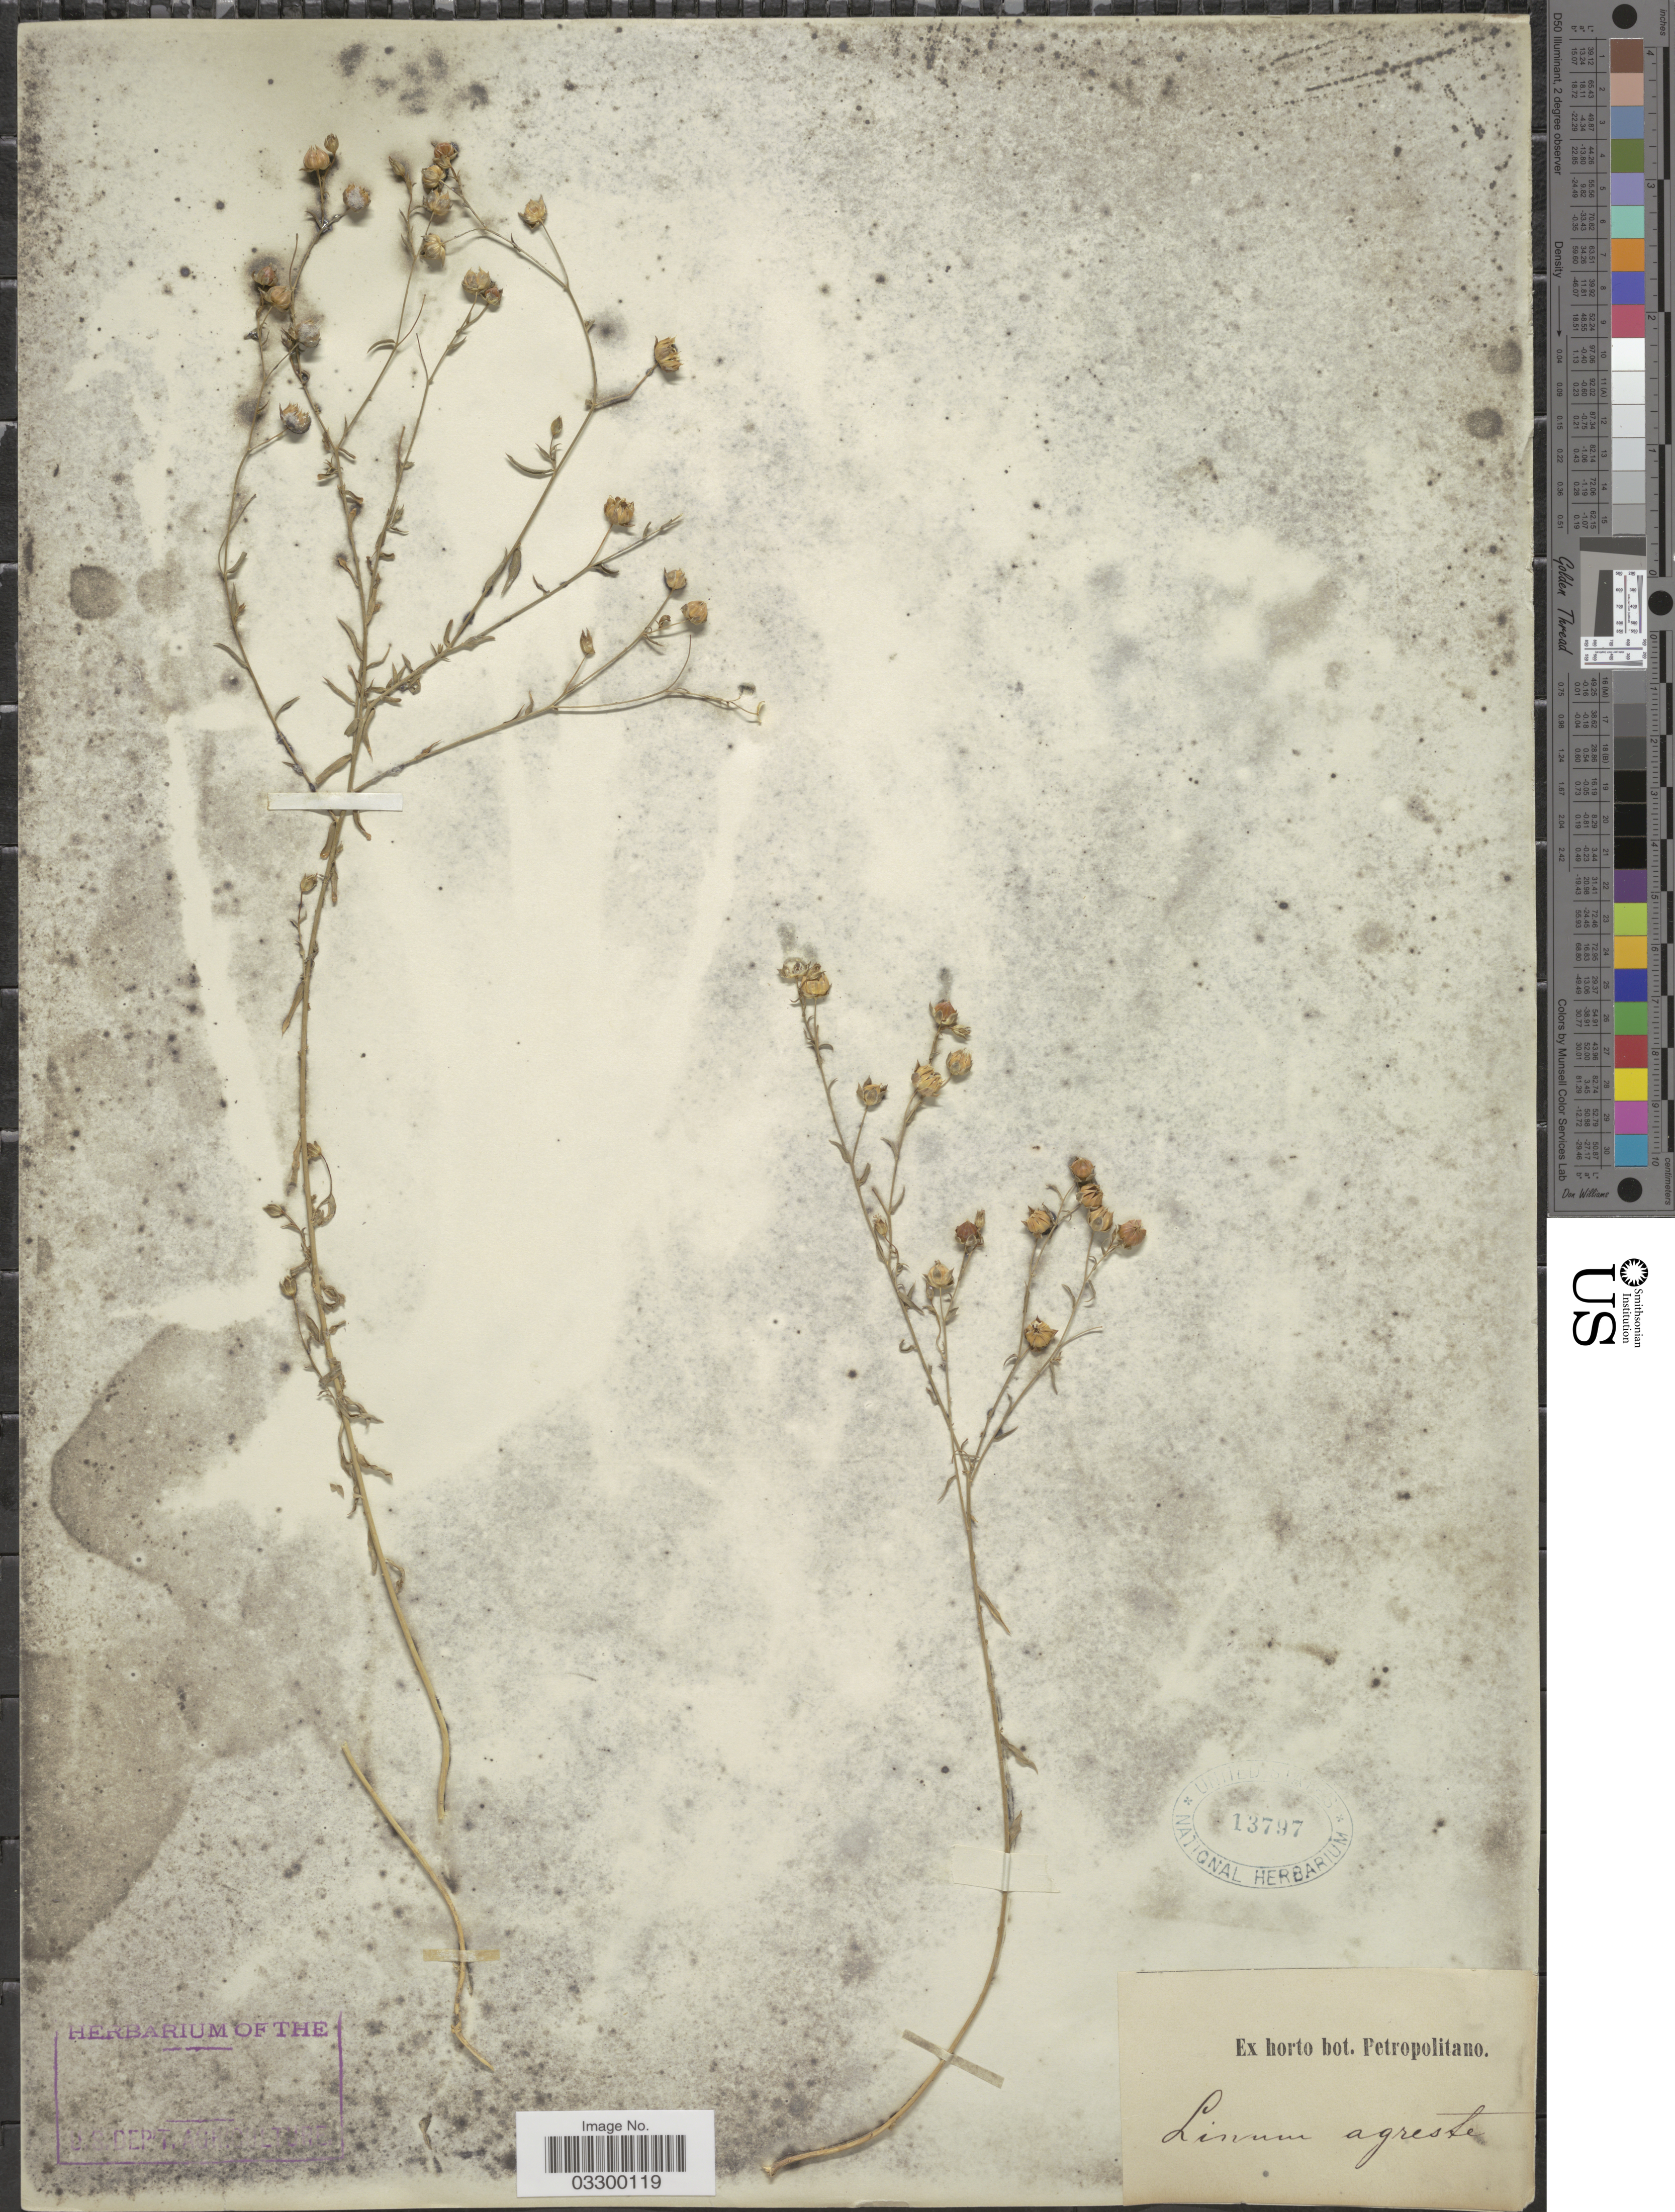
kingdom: Plantae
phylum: Tracheophyta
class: Magnoliopsida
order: Malpighiales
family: Linaceae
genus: Linum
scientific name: Linum agrestre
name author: Brot.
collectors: ex Horto Bot. Petropolitano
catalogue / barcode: US 13797